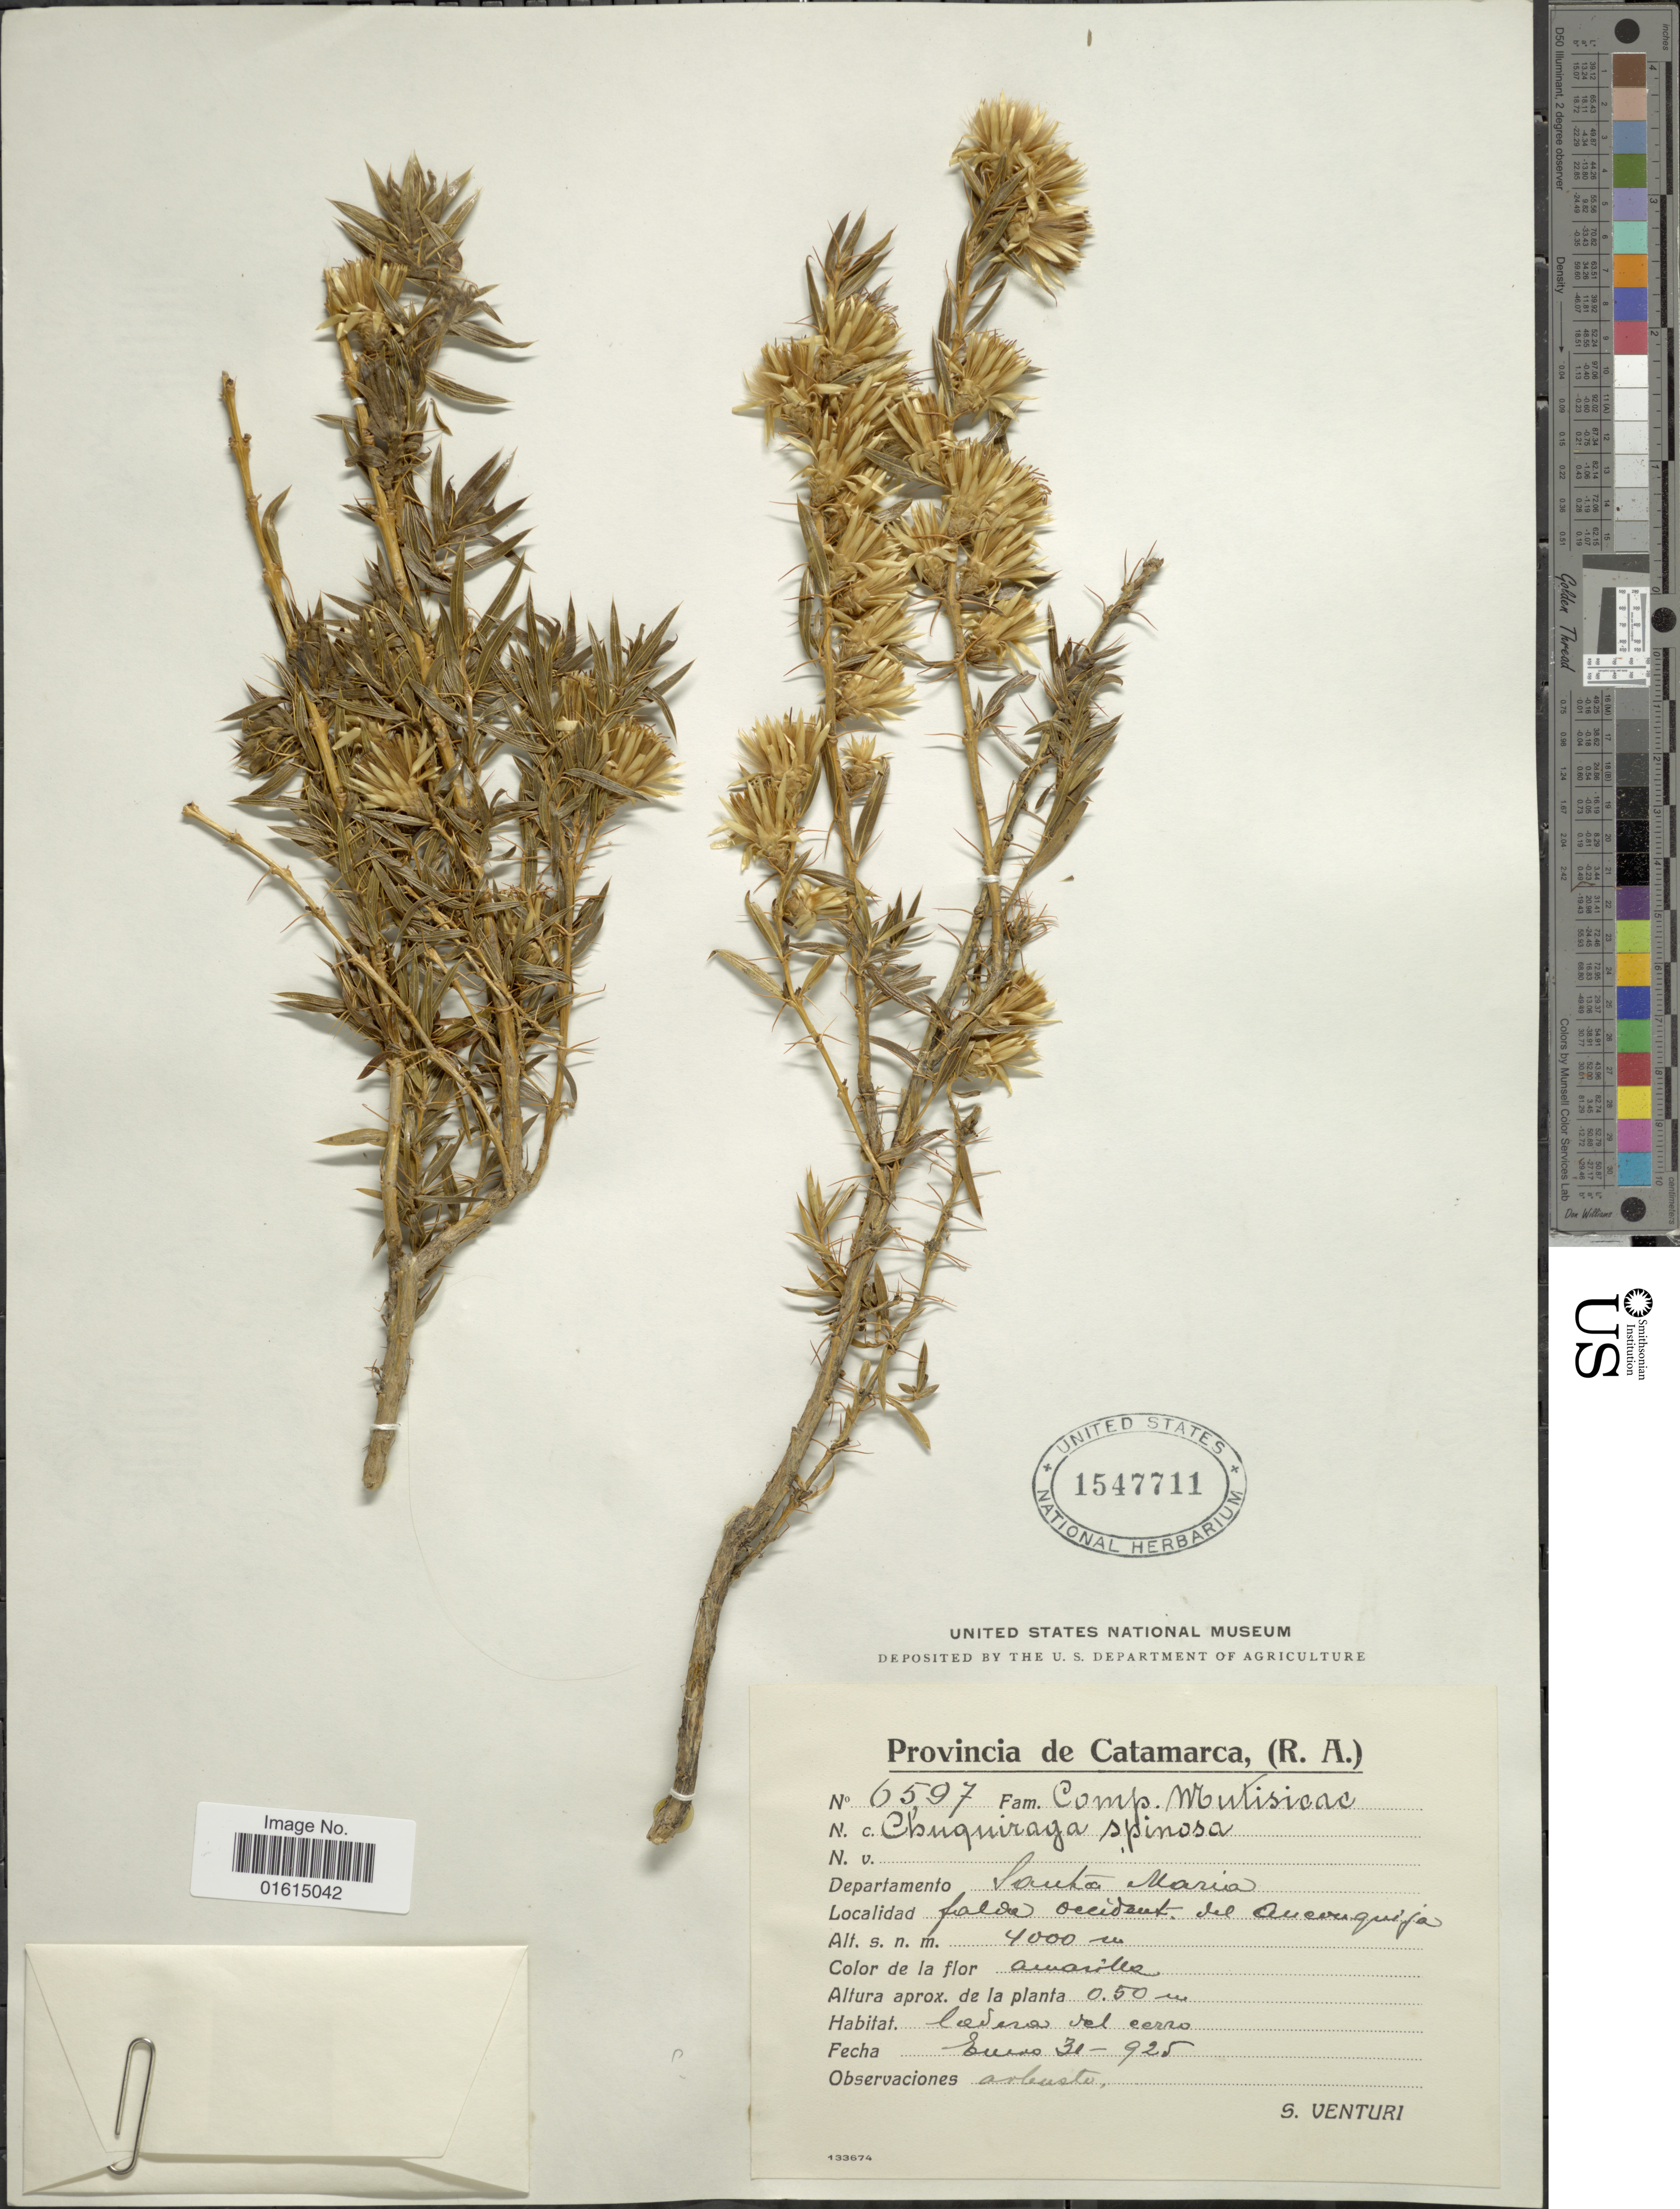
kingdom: Plantae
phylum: Tracheophyta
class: Magnoliopsida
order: Asterales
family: Asteraceae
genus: Chuquiraga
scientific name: Chuquiraga parviflora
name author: (Griseb.) Hieron.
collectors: S. Venturi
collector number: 6597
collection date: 1925-01-30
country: Argentina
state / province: Catamarca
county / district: Santa Maria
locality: del Aconquija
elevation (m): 4000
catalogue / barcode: US 1547711